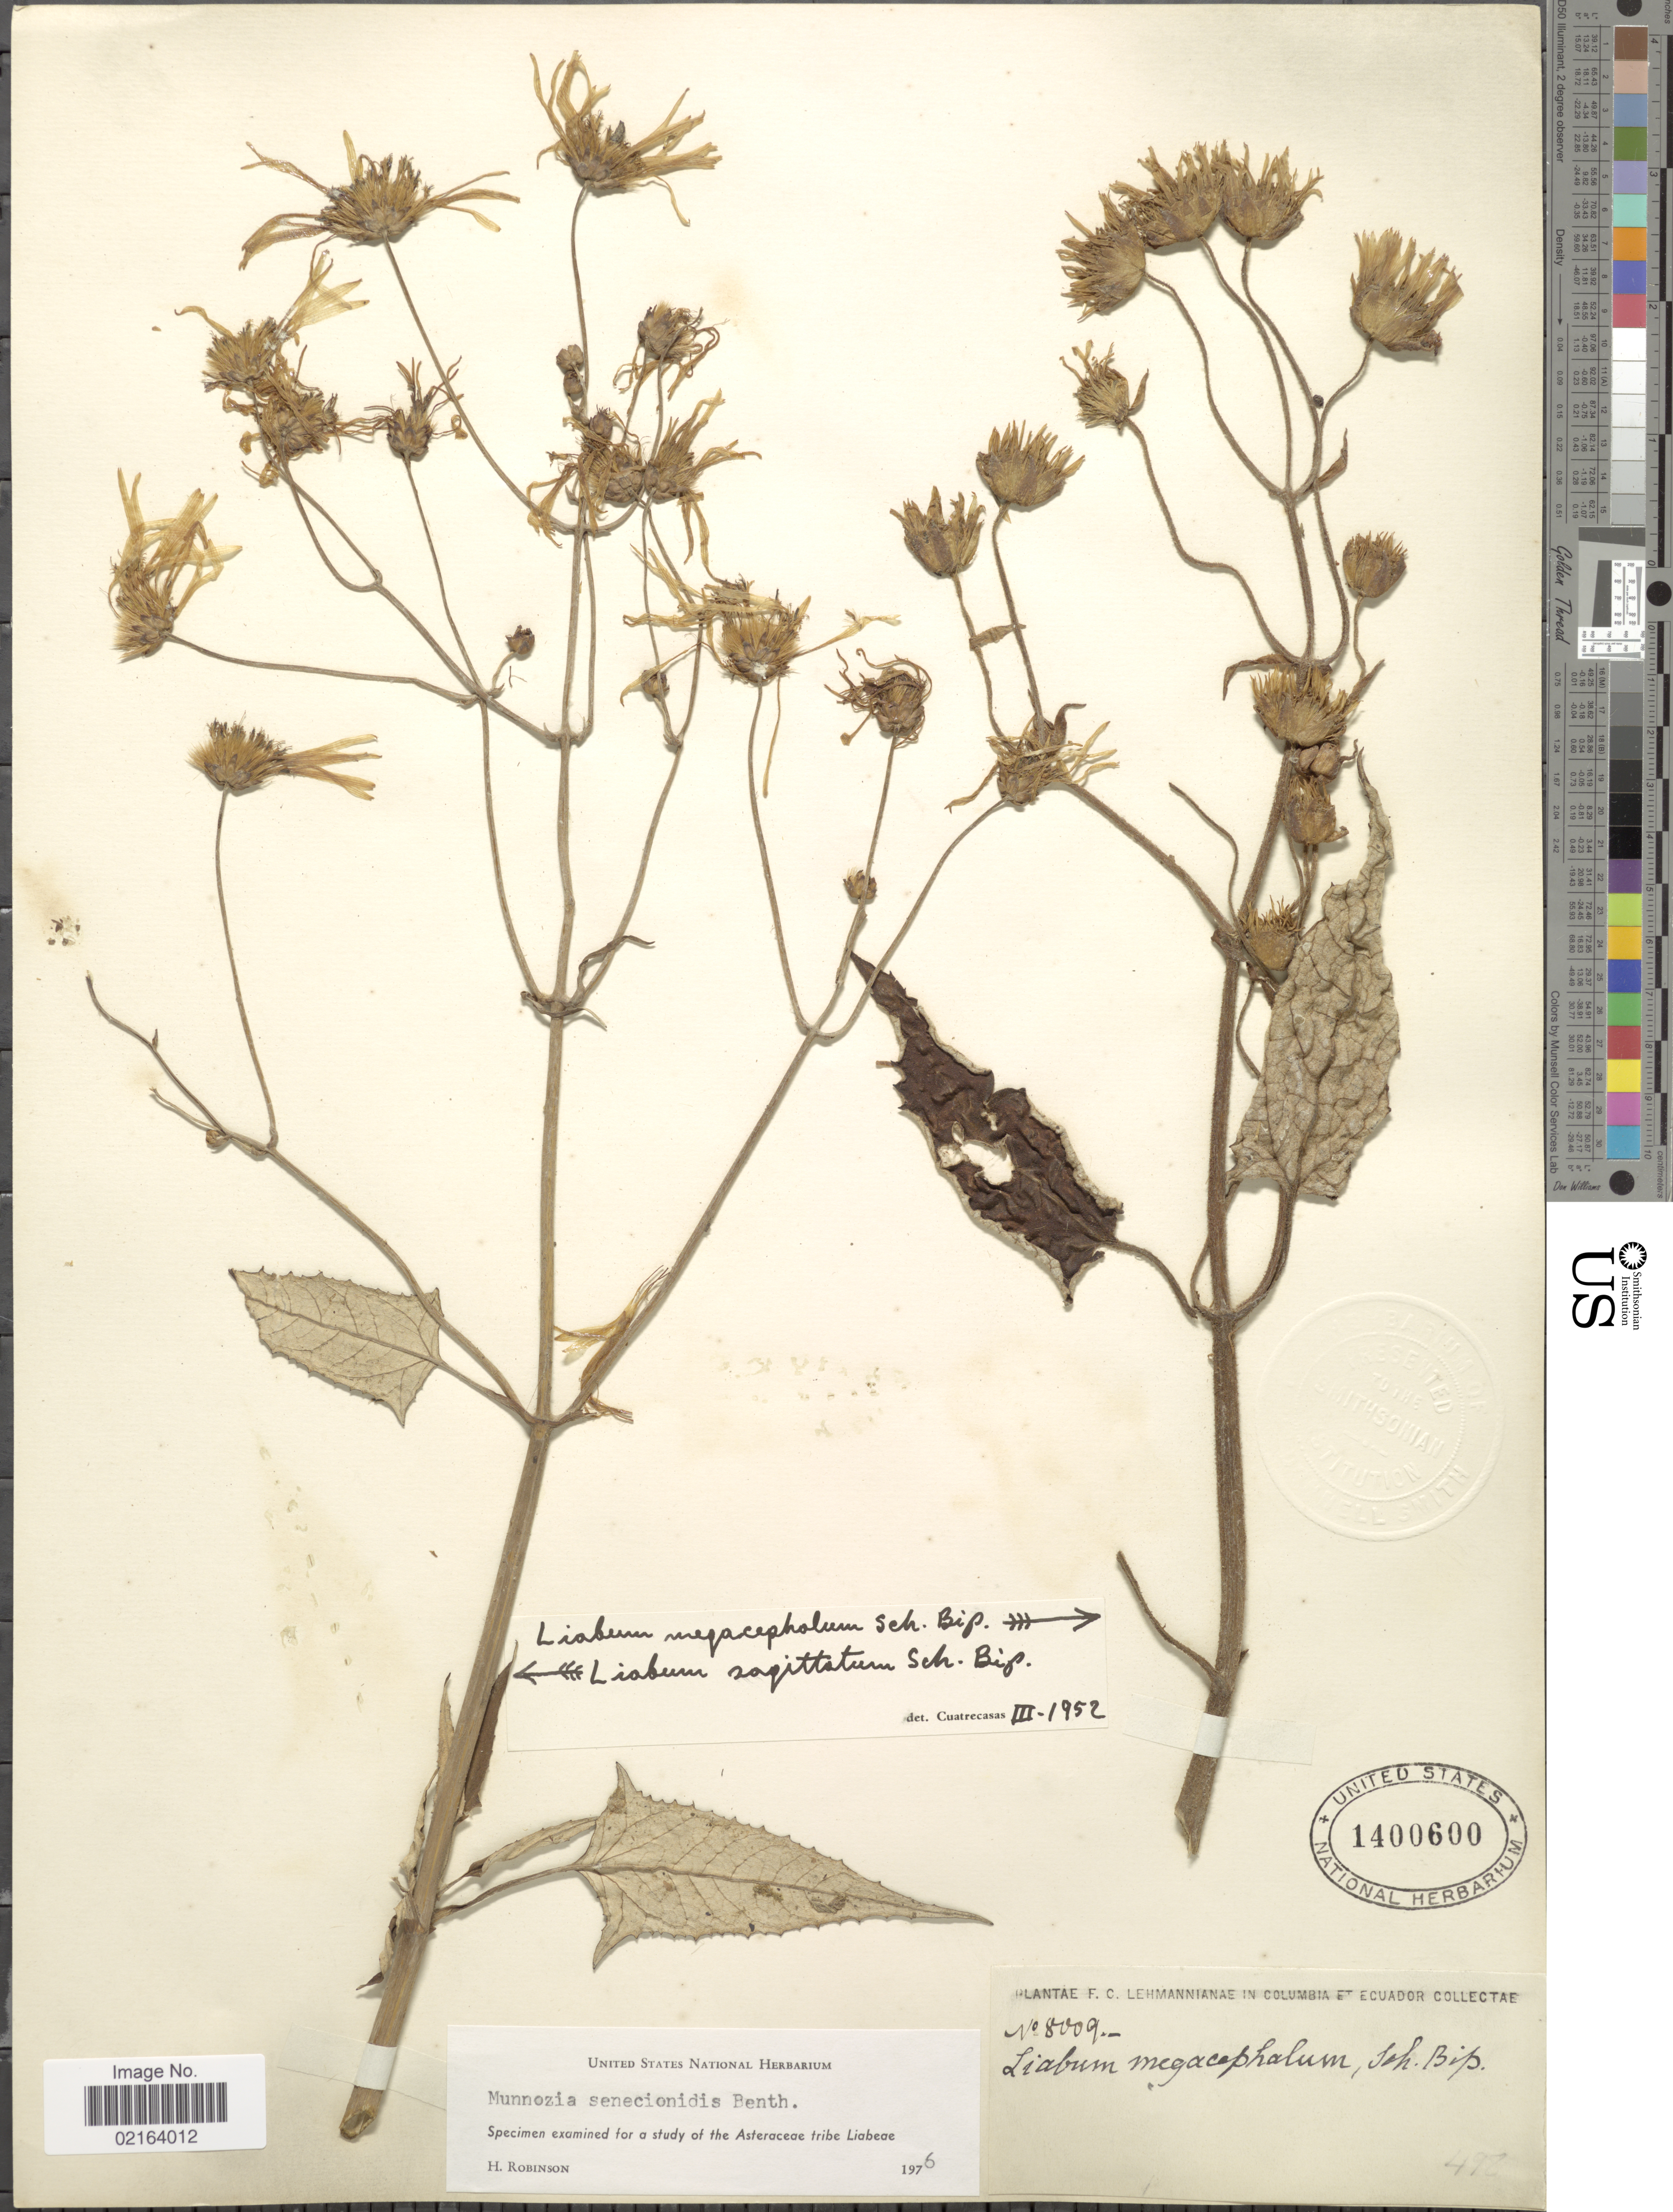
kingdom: Plantae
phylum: Tracheophyta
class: Magnoliopsida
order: Asterales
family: Asteraceae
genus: Munnozia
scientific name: Munnozia senecionidis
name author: Benth.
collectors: F. C. Lehmann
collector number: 8009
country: Colombia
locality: In Colombia et Ecuador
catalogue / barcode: US 1400600